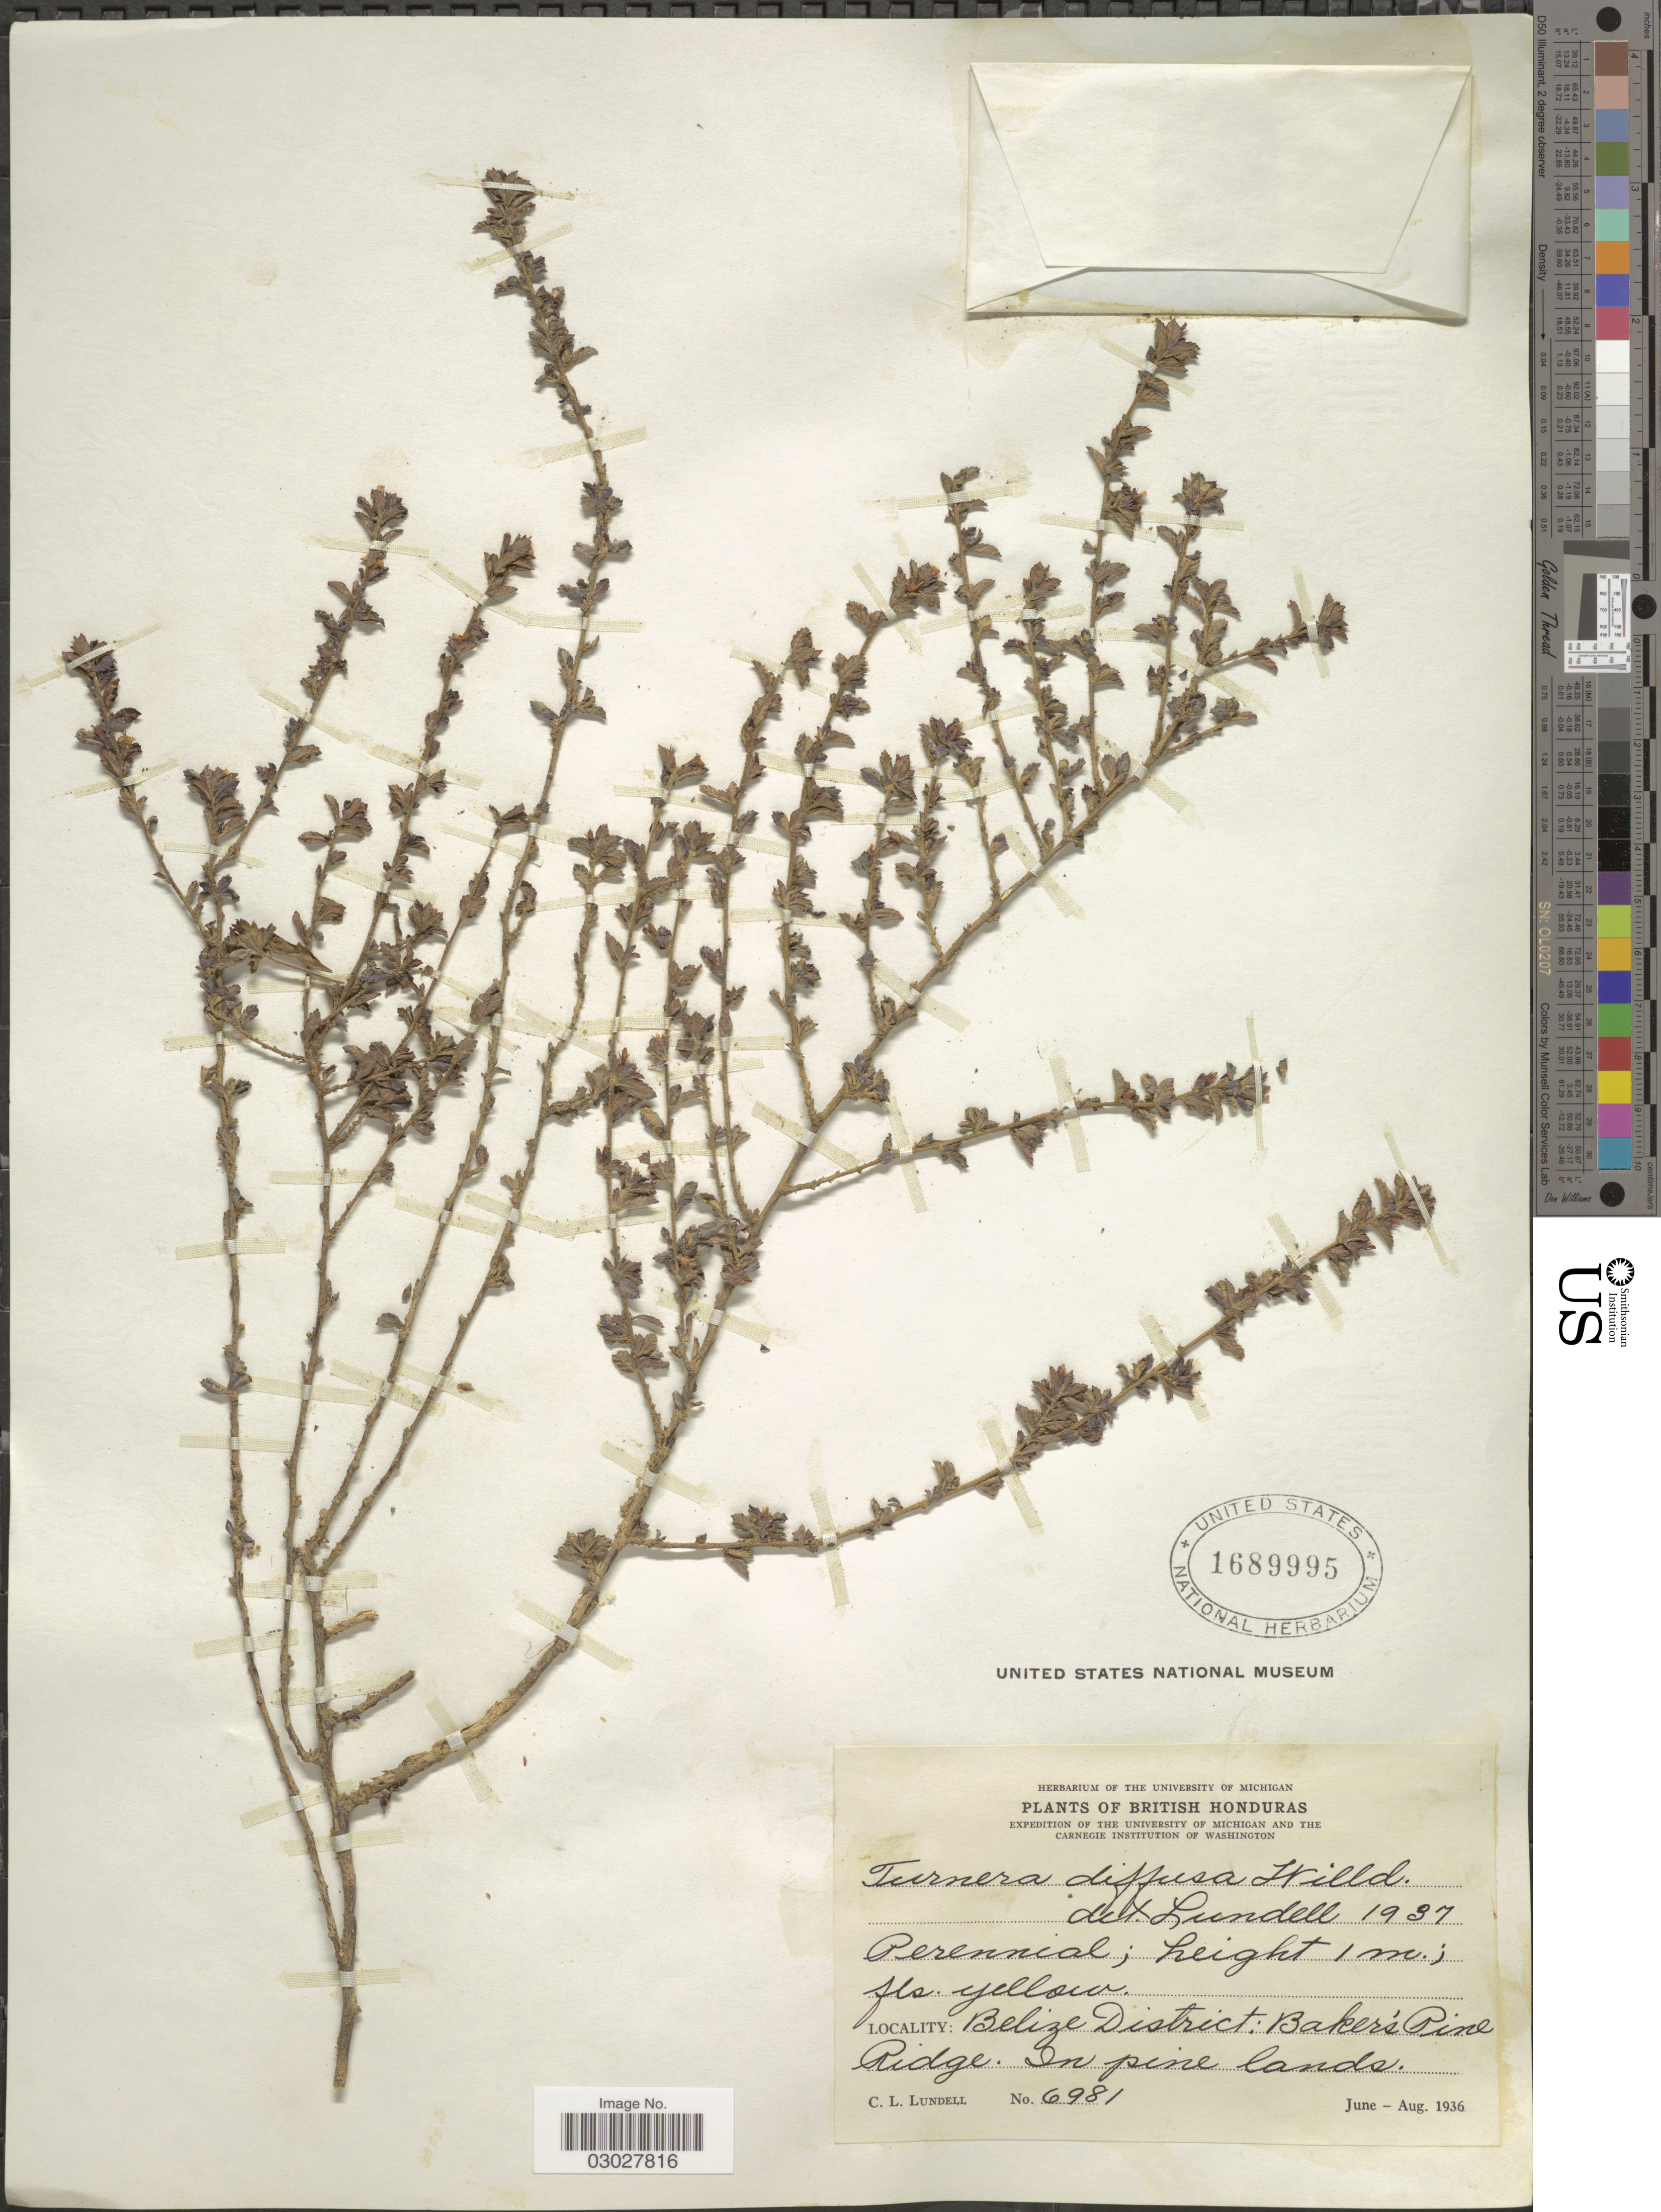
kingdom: Plantae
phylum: Tracheophyta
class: Magnoliopsida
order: Malpighiales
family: Turneraceae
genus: Turnera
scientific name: Turnera diffusa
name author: Willd. ex Schult.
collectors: C. L. Lundell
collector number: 6981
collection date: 1936-06/1936-08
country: Belize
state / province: Belize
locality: British Honduras. Belize District: Baker's Pine Ridge.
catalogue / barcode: US 1689995